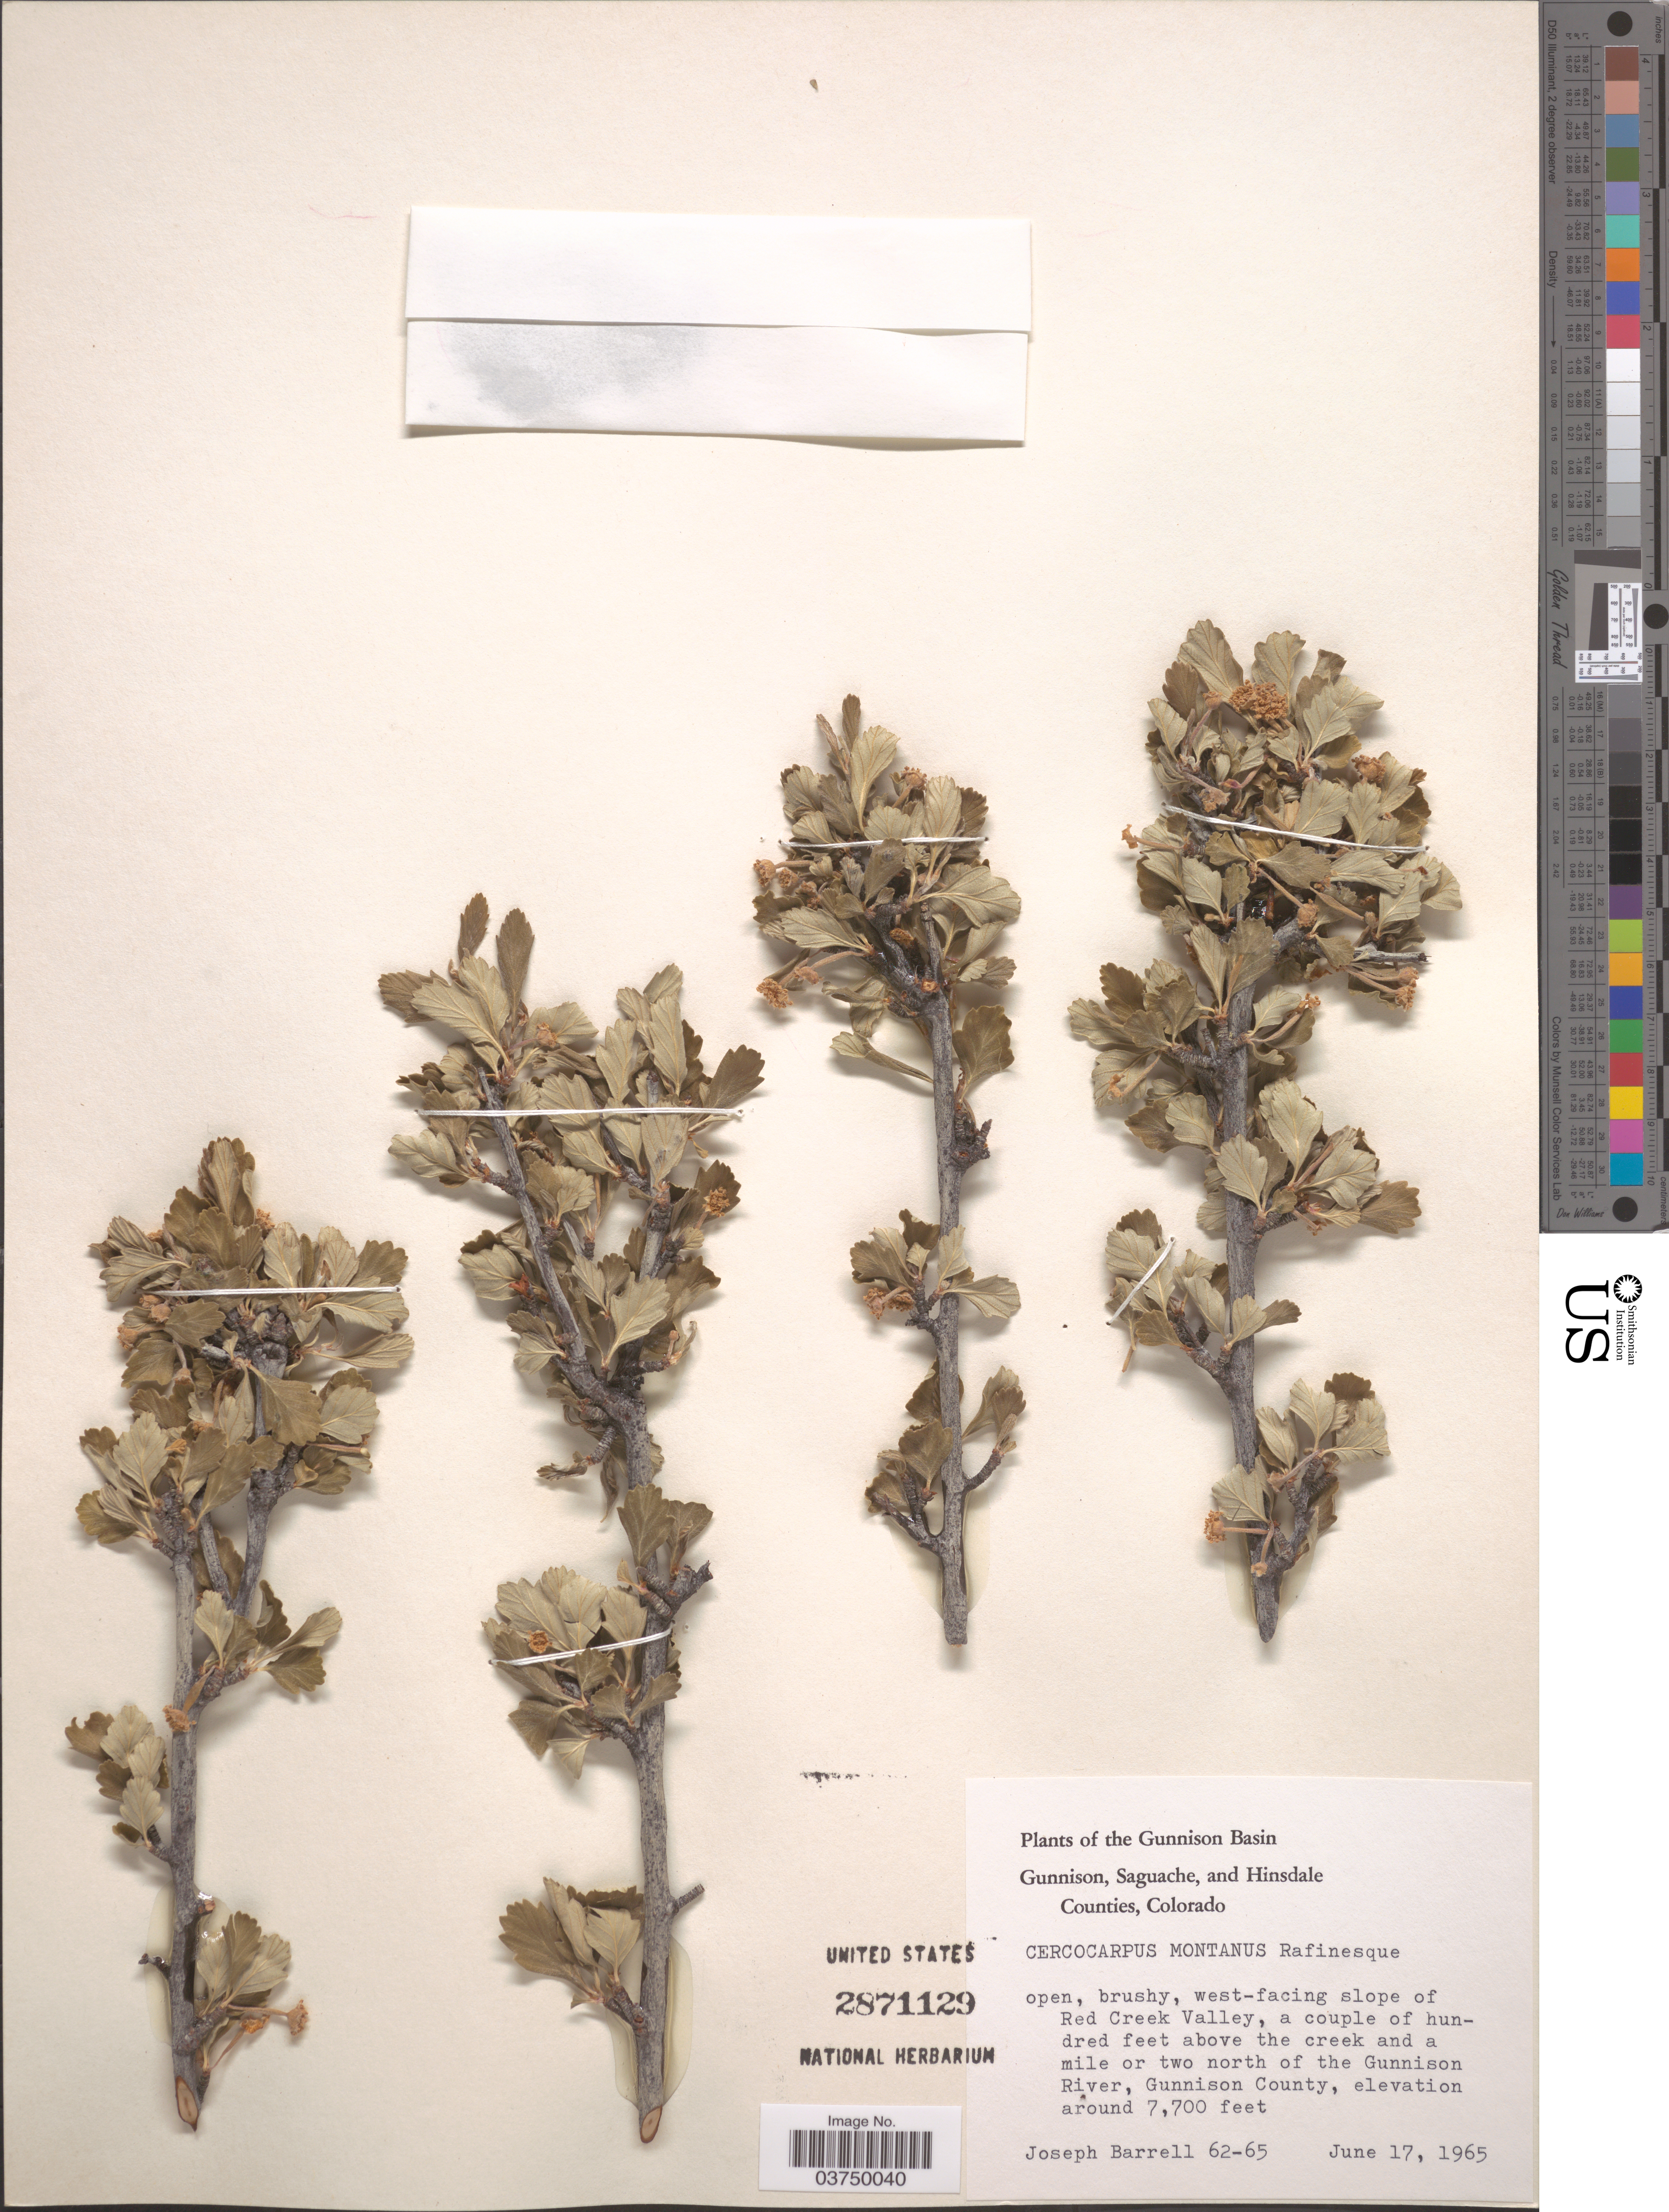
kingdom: Plantae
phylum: Tracheophyta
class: Magnoliopsida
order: Rosales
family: Rosaceae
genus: Cercocarpus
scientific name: Cercocarpus montanus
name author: Raf.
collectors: J. Barrell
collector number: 62-65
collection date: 1965-06-17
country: United States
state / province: Colorado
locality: The Gunnison Basin. West-facing slope of Red Creek Valley, a couple of hundred feet above the creek and a mile or two north of the Gunnison River, Gunnison County.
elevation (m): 2347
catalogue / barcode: US 2871129